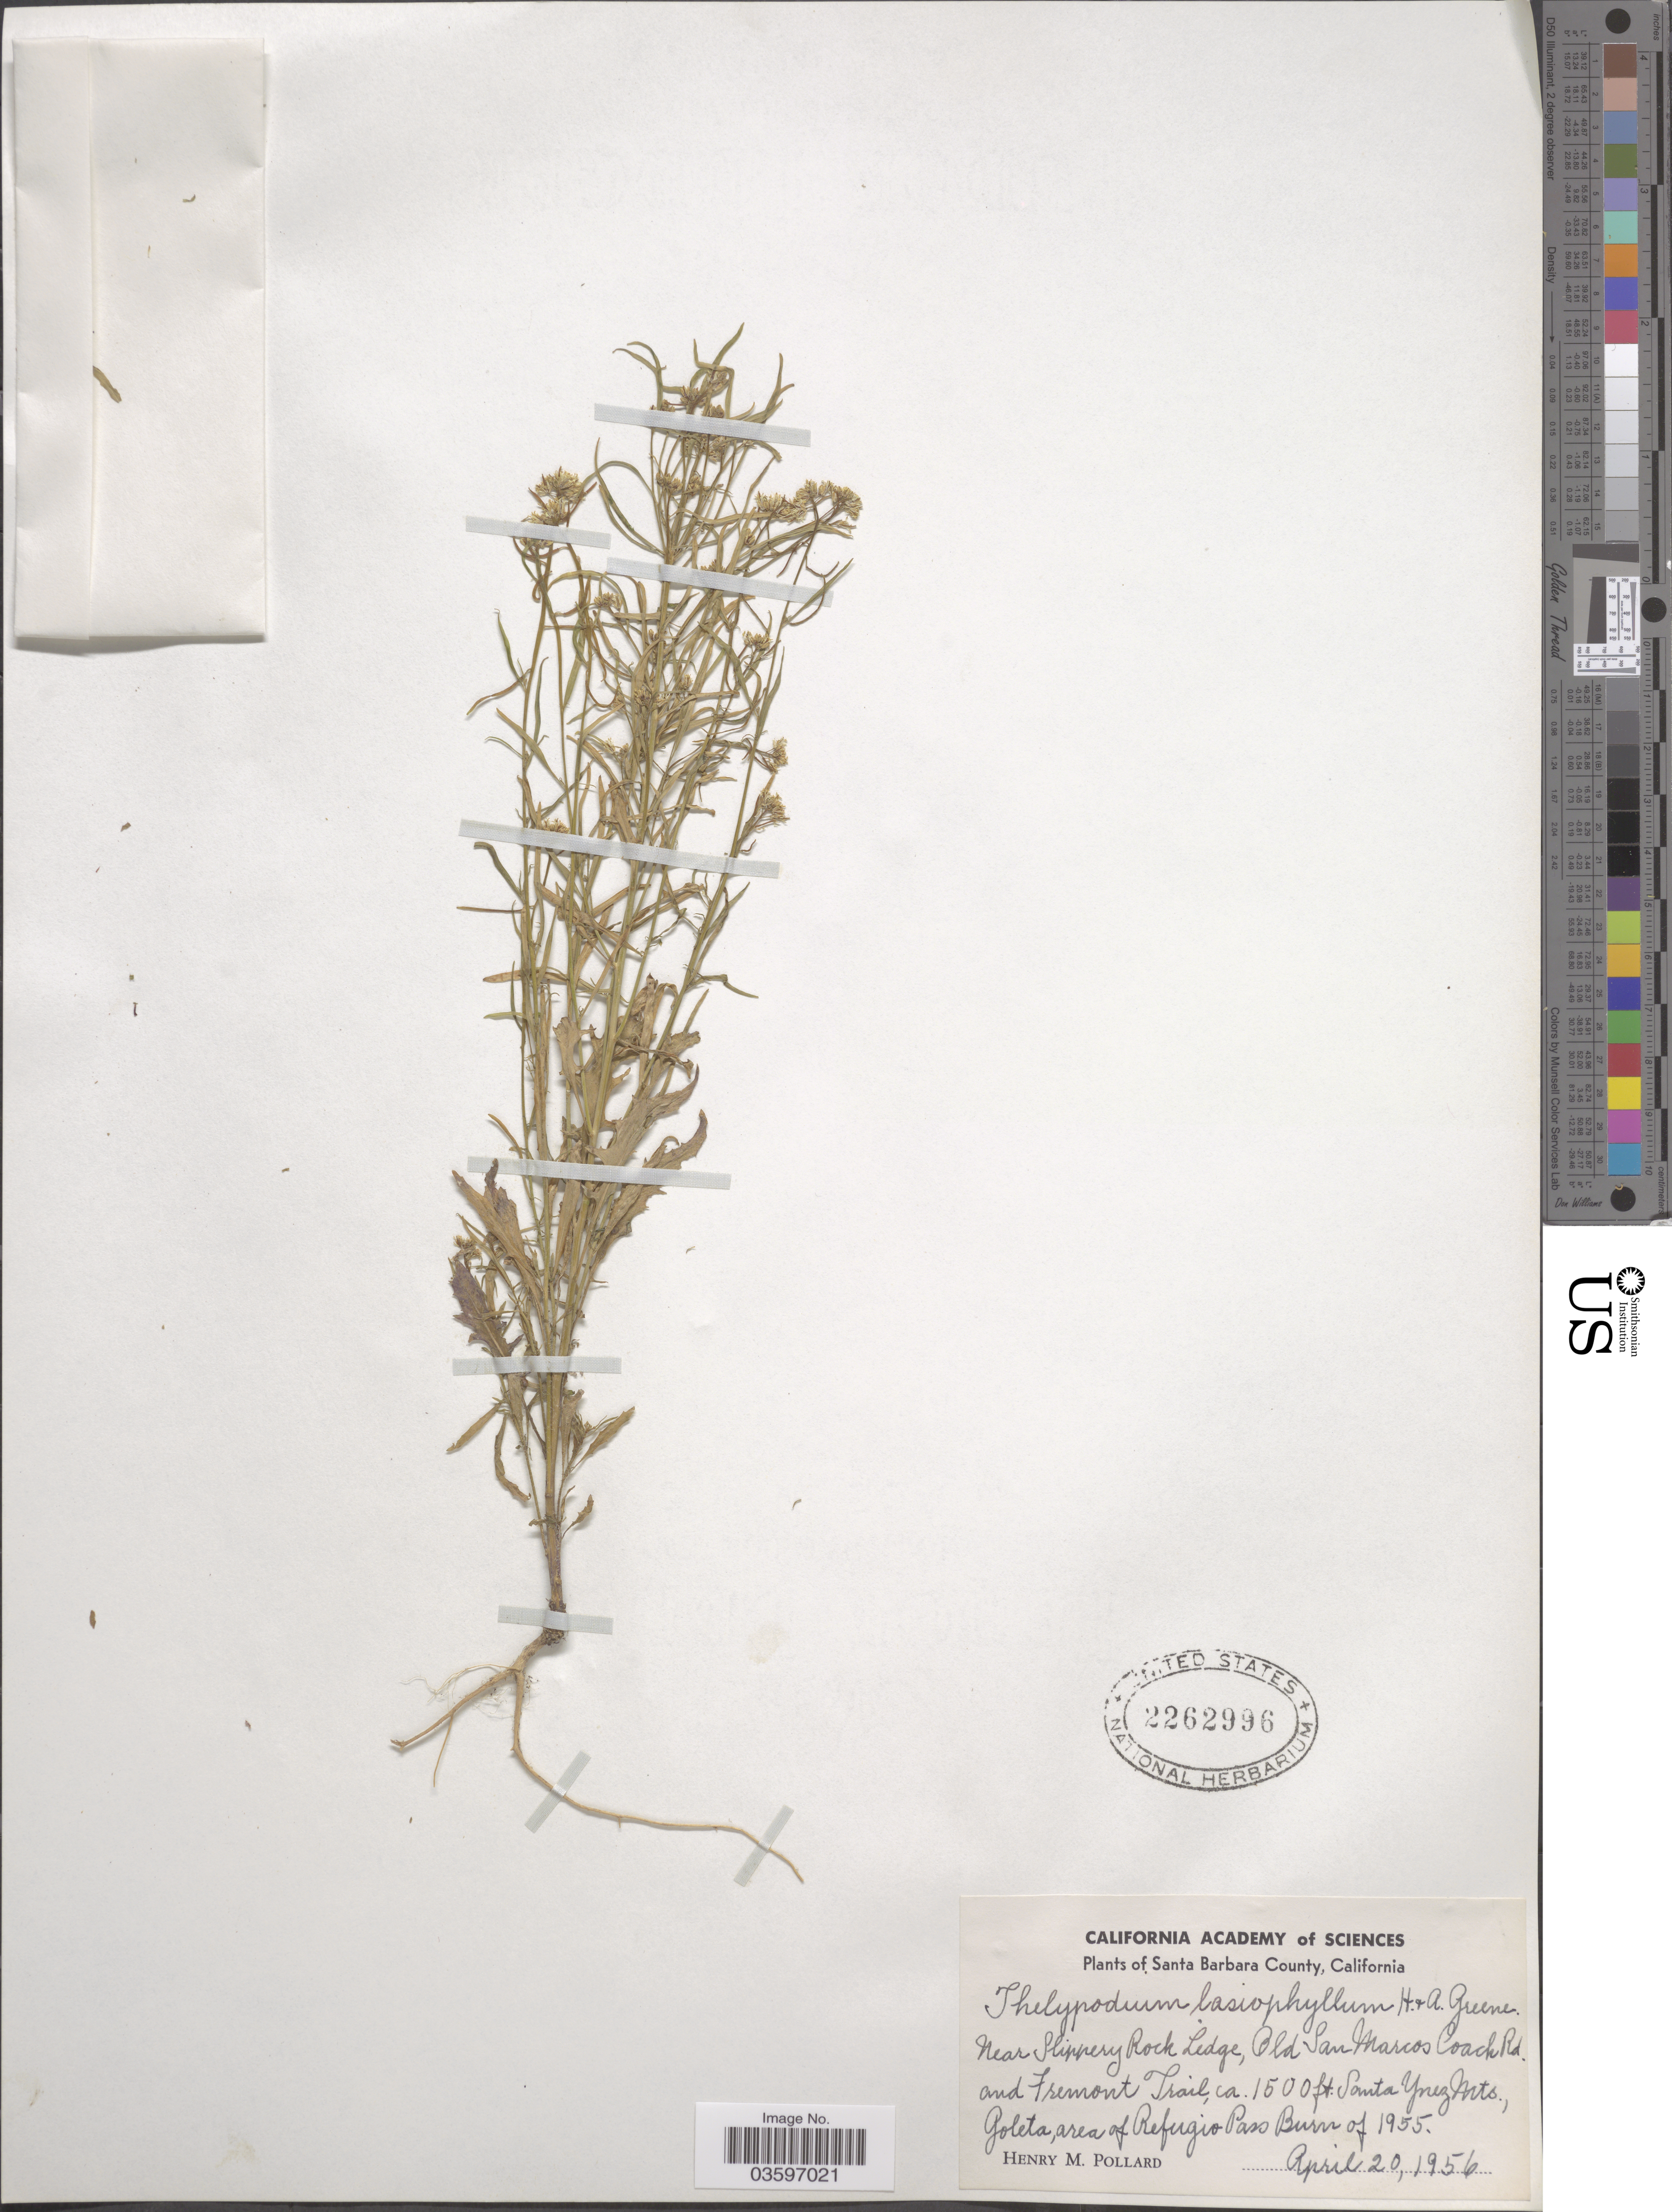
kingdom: Plantae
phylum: Tracheophyta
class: Magnoliopsida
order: Brassicales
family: Brassicaceae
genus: Caulanthus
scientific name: Caulanthus lasiophyllus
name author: (Hook. & Arn.) Payson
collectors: H. M. Pollard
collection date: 1956-04-20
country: United States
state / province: California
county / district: Santa Barbara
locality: Santa Barbara County. Near Slippery Rock Ledge, Old San Marcos Coach Rd. and Fremont Trail, Santa Ynez Mts., Goleta, area of Refugio Paso Burn of 1955.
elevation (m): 457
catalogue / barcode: US 2262996